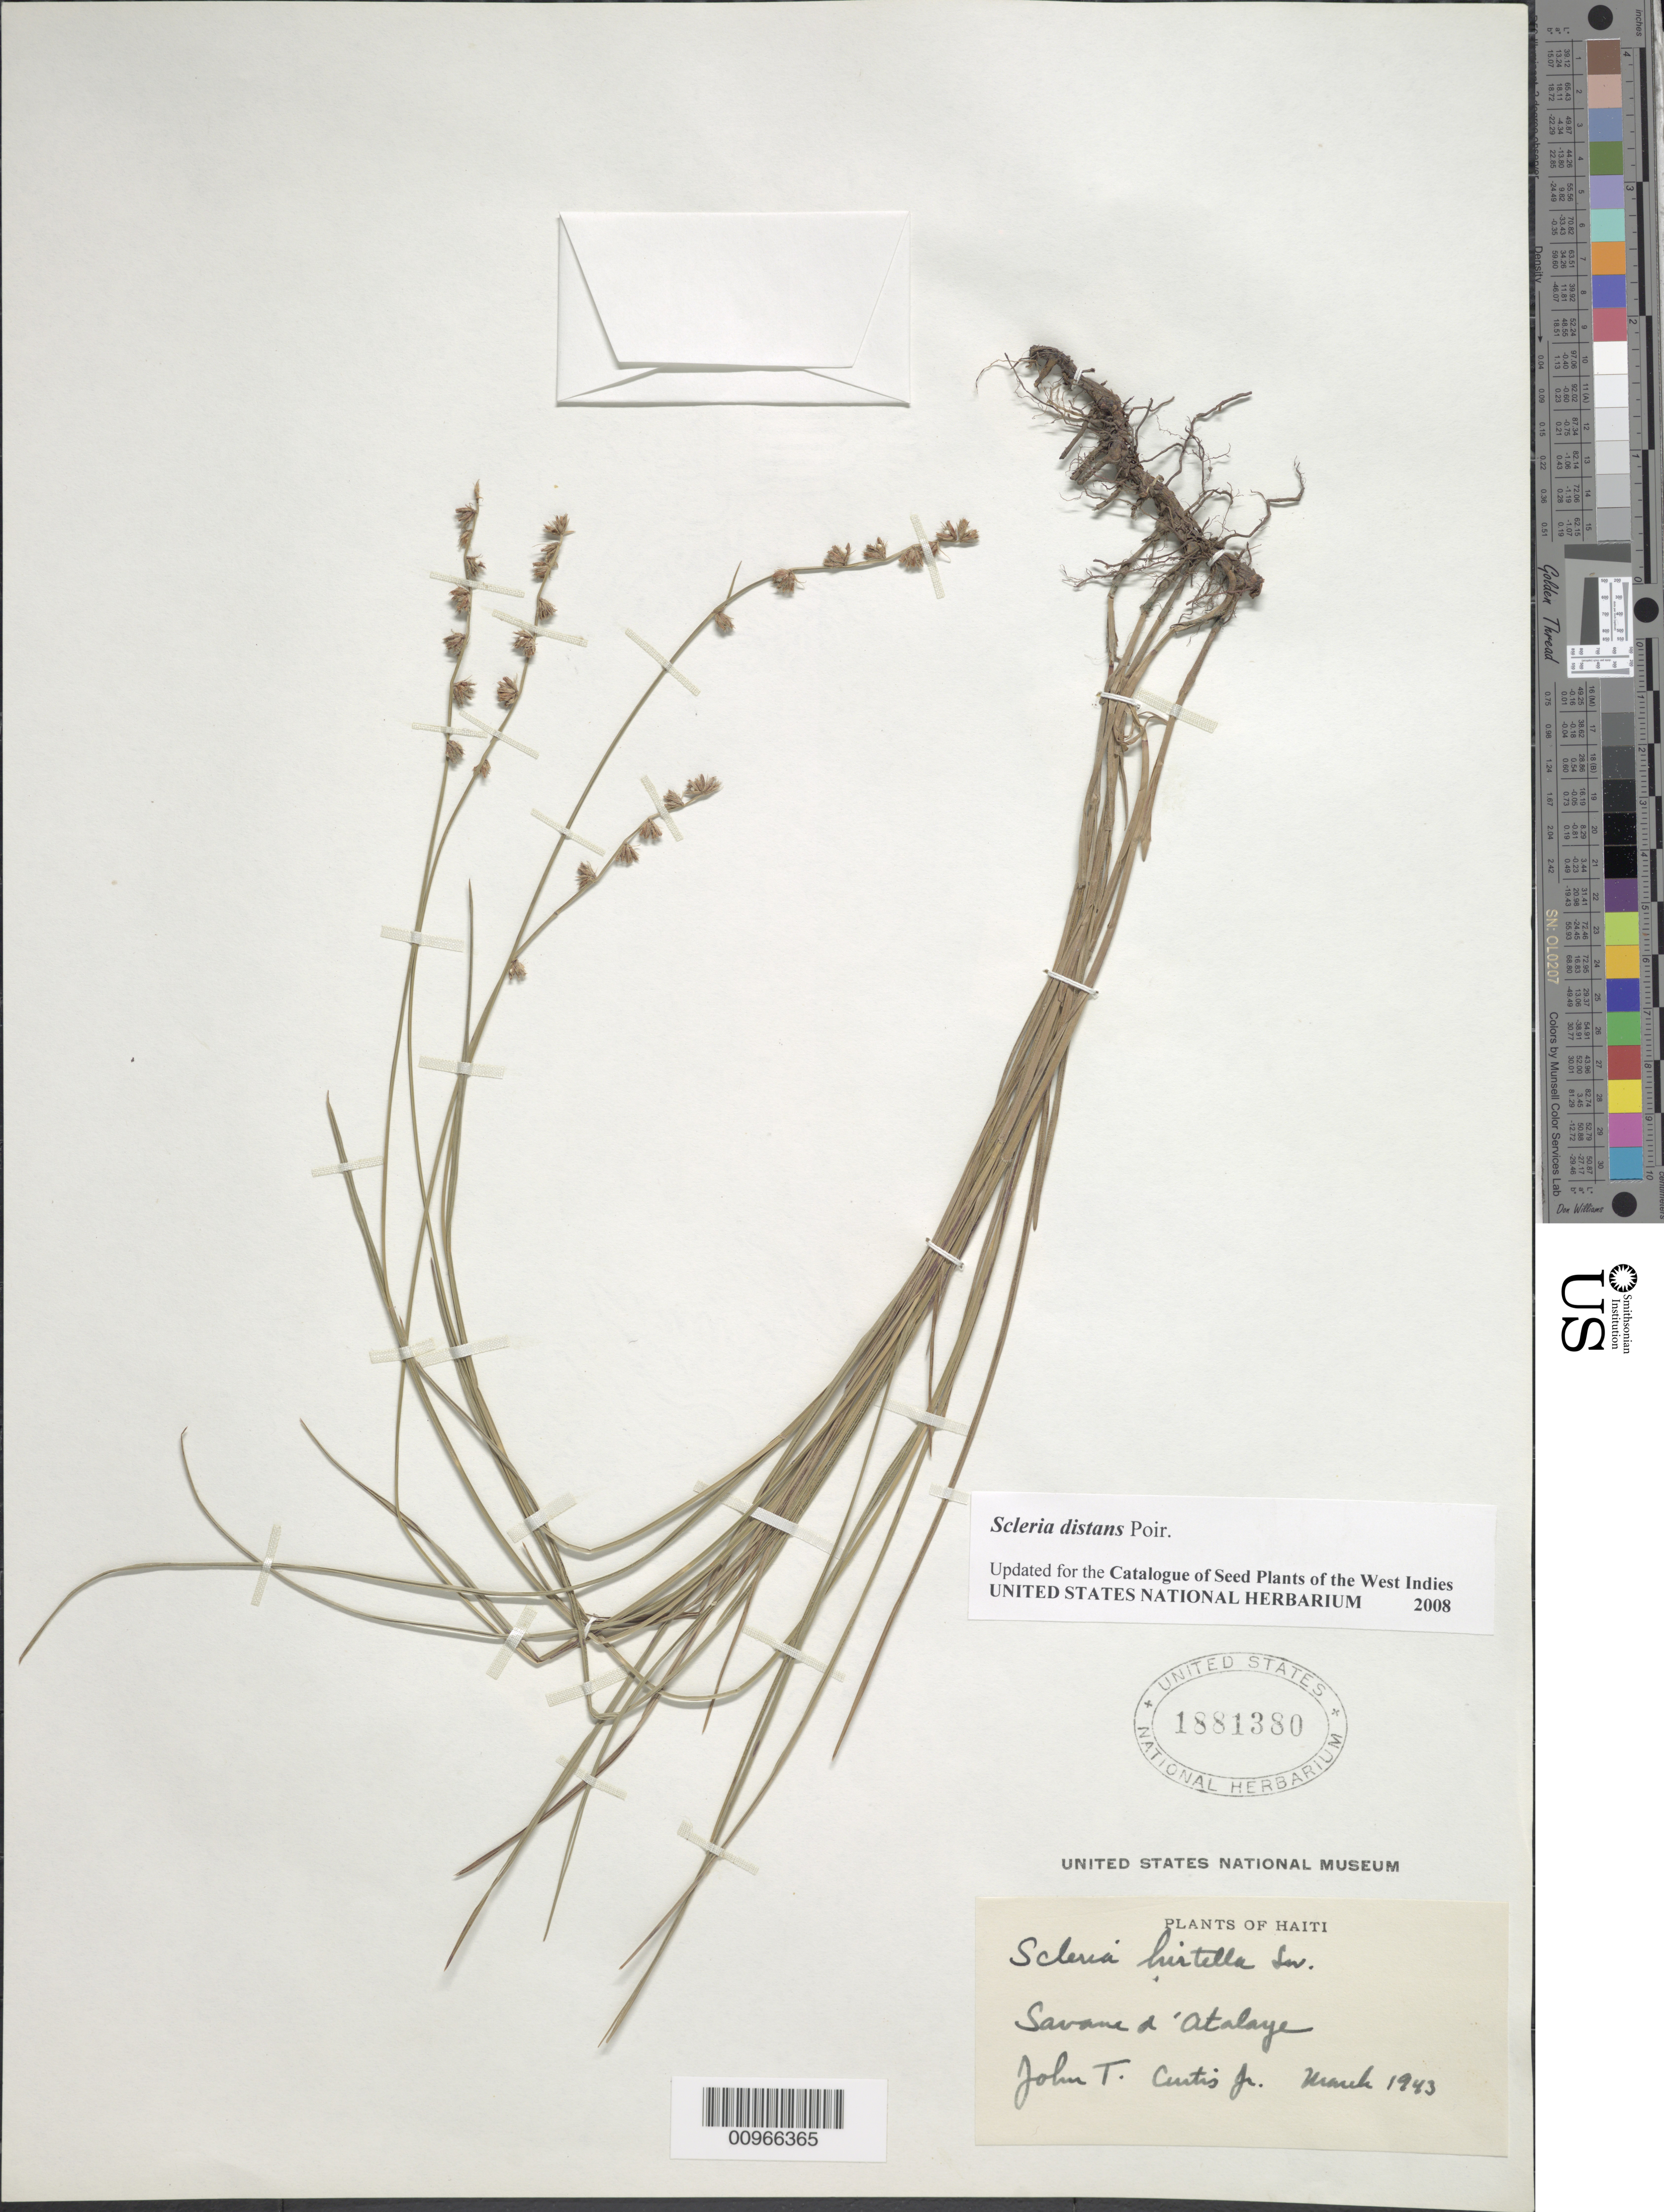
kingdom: Plantae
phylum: Tracheophyta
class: Liliopsida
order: Poales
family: Cyperaceae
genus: Scleria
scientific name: Scleria distans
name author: Poir.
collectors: J. Curtis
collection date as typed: Mar 1943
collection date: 1943-03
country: Haiti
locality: Savane d'Atalaye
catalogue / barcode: US 1881380